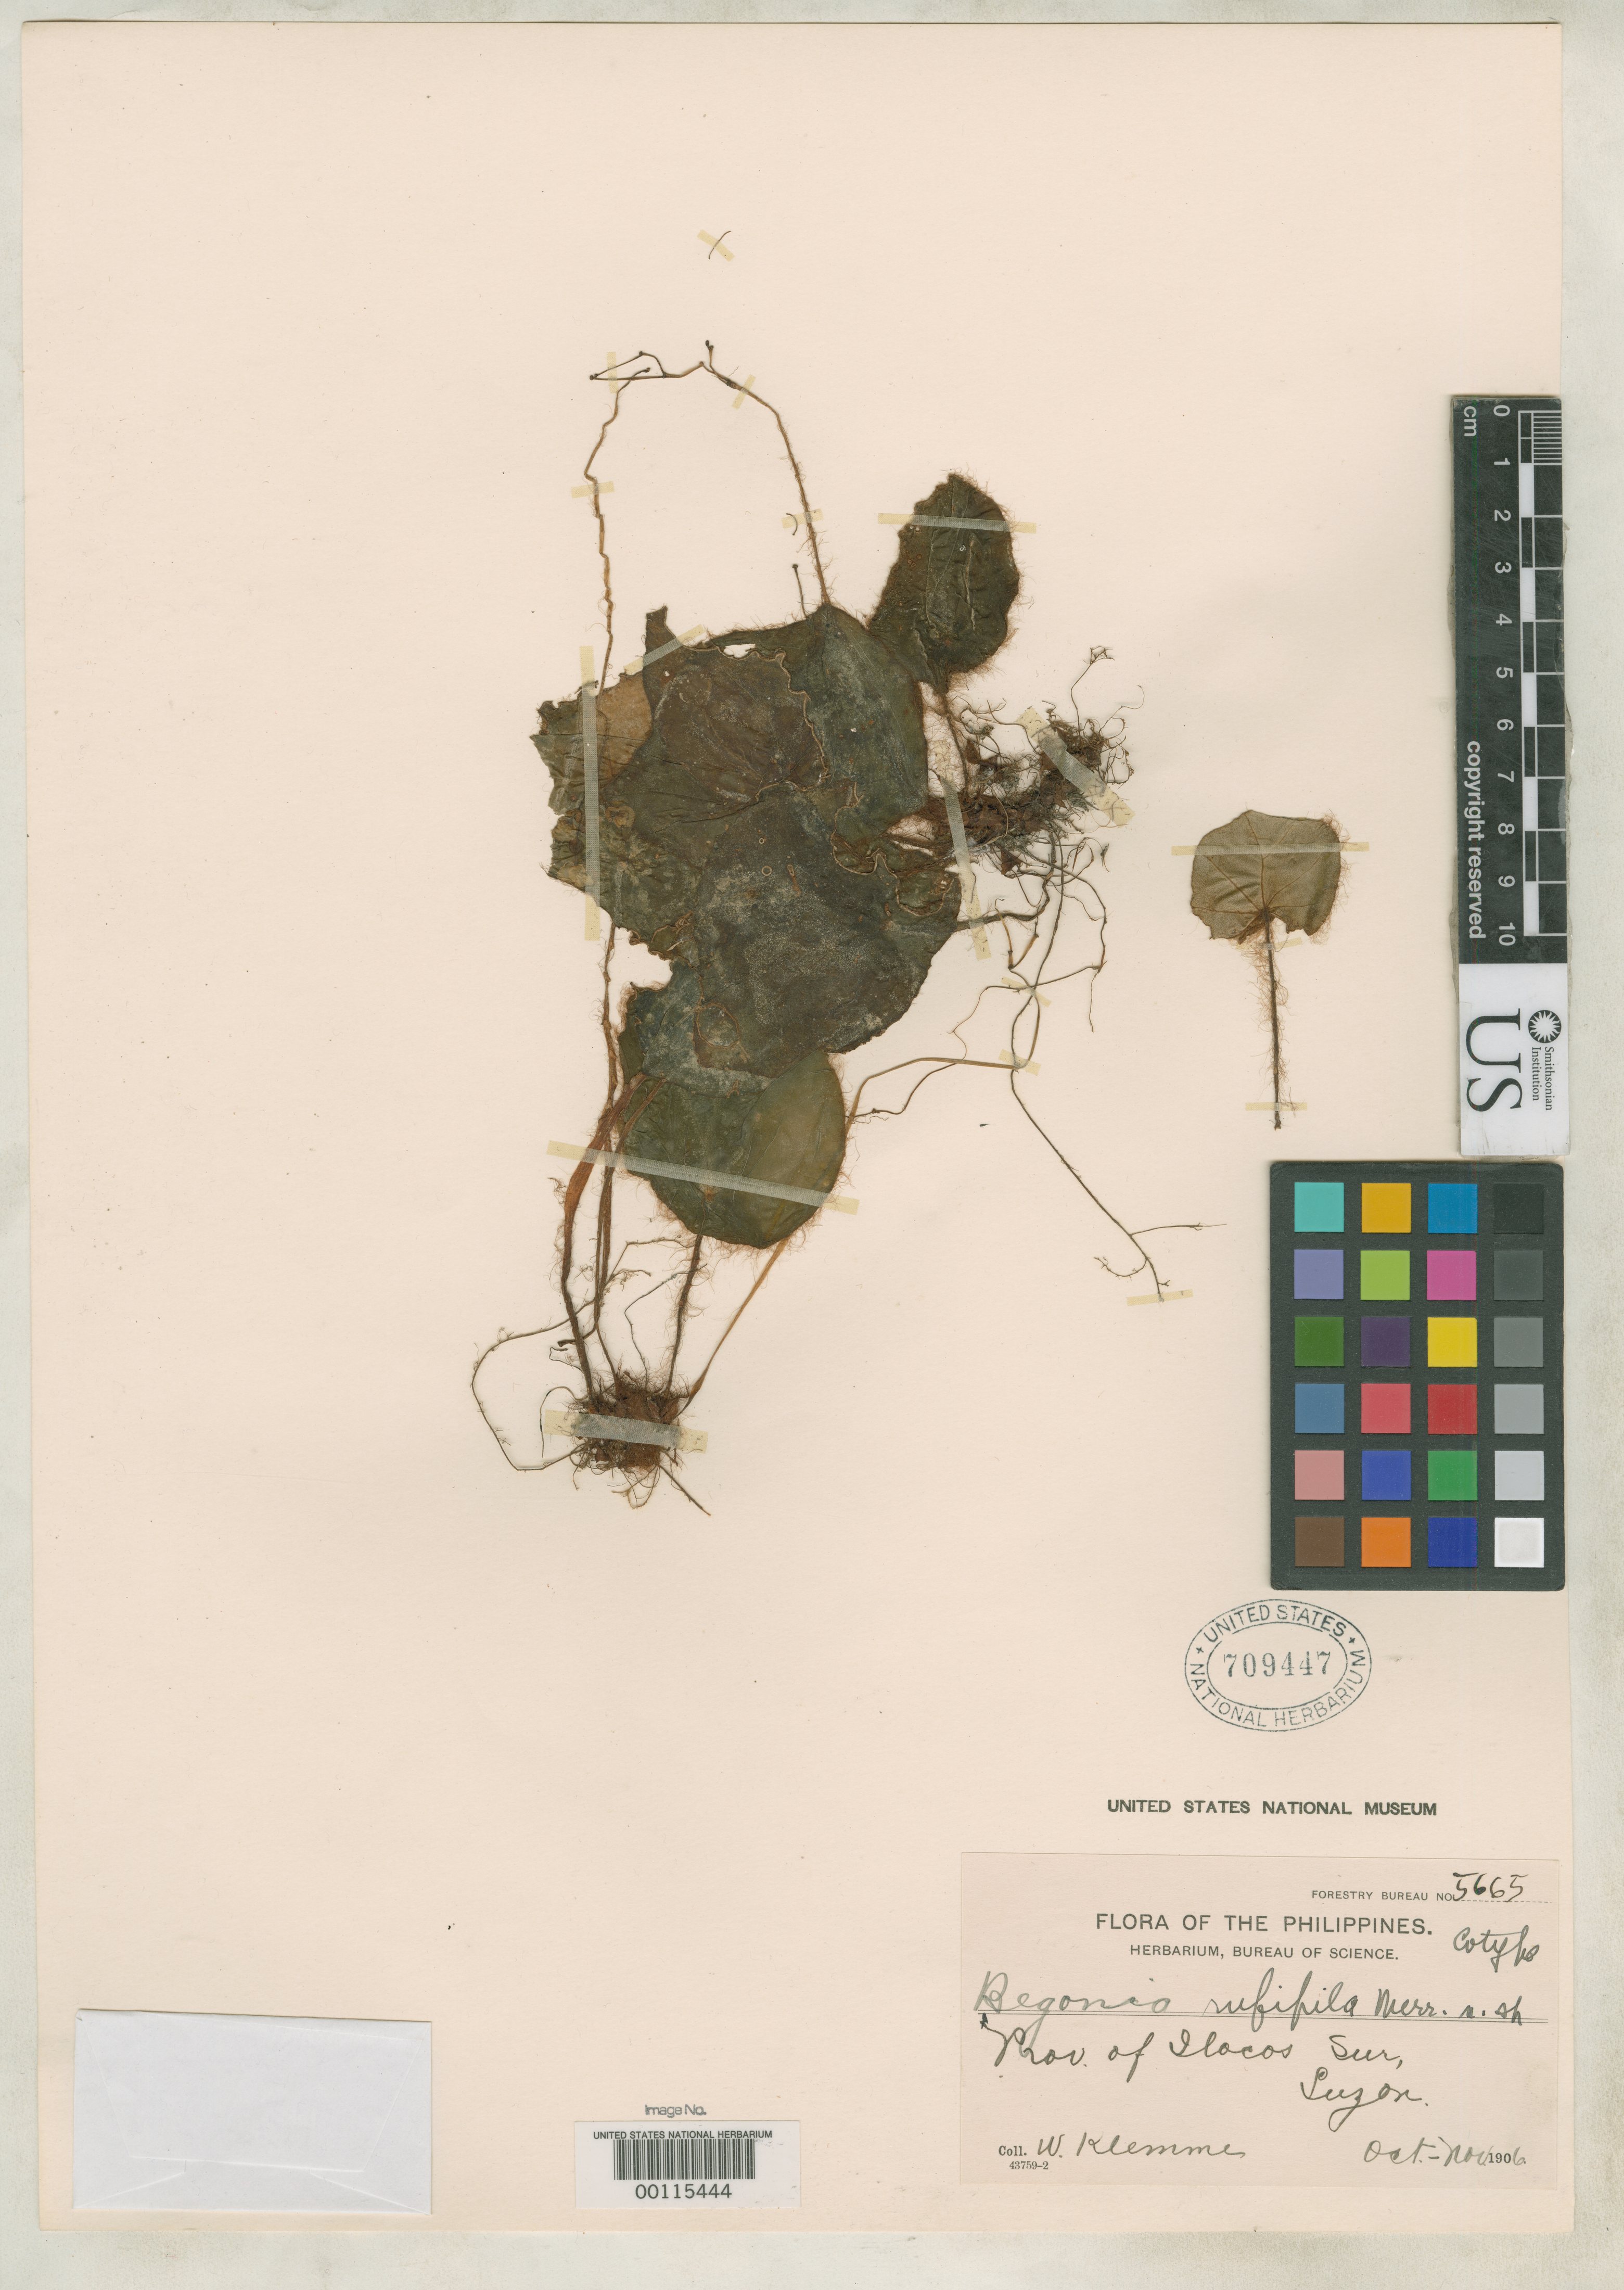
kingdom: Plantae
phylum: Tracheophyta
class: Magnoliopsida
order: Cucurbitales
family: Begoniaceae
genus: Begonia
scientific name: Begonia rufipila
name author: Merr.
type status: Isotype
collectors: W. Klemme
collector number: For. Bur. 5665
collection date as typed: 31 Oct 1906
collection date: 1906-10-31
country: Philippines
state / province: Ilocos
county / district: Ilocos Sur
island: Luzon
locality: Dolores.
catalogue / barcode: US 709447